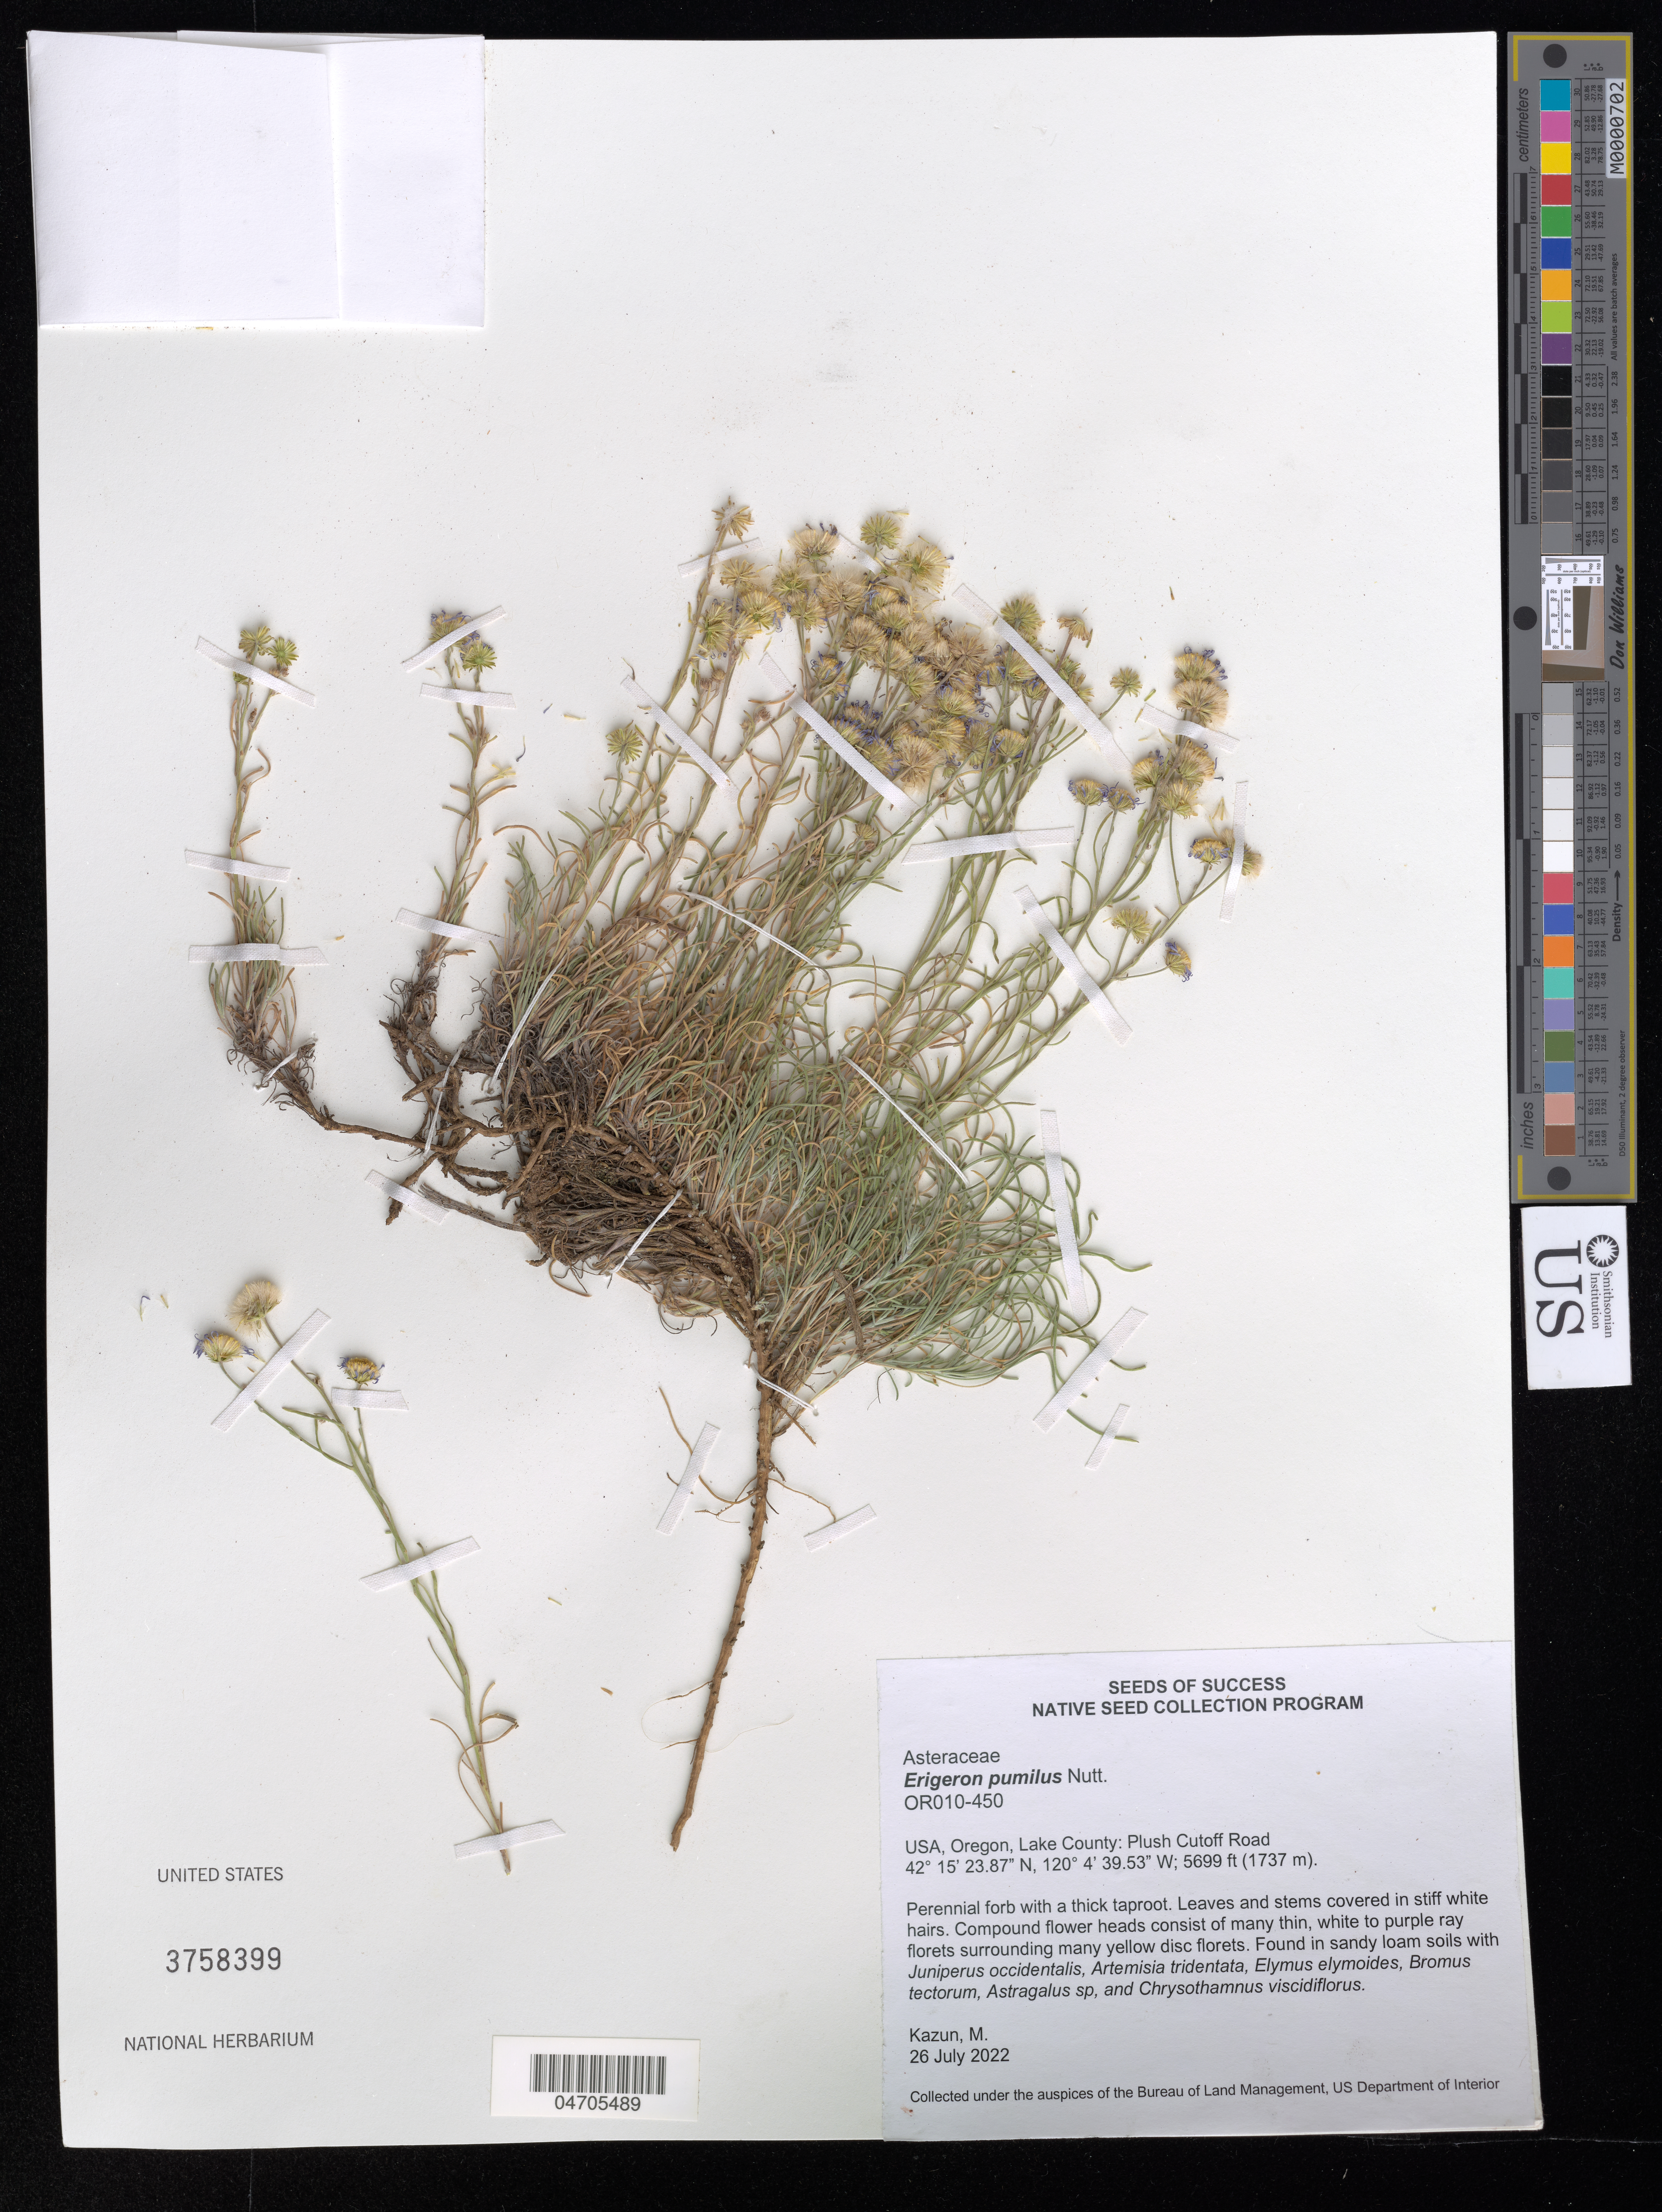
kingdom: Plantae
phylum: Tracheophyta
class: Magnoliopsida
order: Asterales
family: Asteraceae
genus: Erigeron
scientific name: Erigeron pumilus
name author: Nutt.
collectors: M. Kazun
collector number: OR010-450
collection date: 2022-07-26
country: United States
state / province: Oregon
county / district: Lake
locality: Lake County: Plush Cutoff Road.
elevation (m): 1737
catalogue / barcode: US 3758399